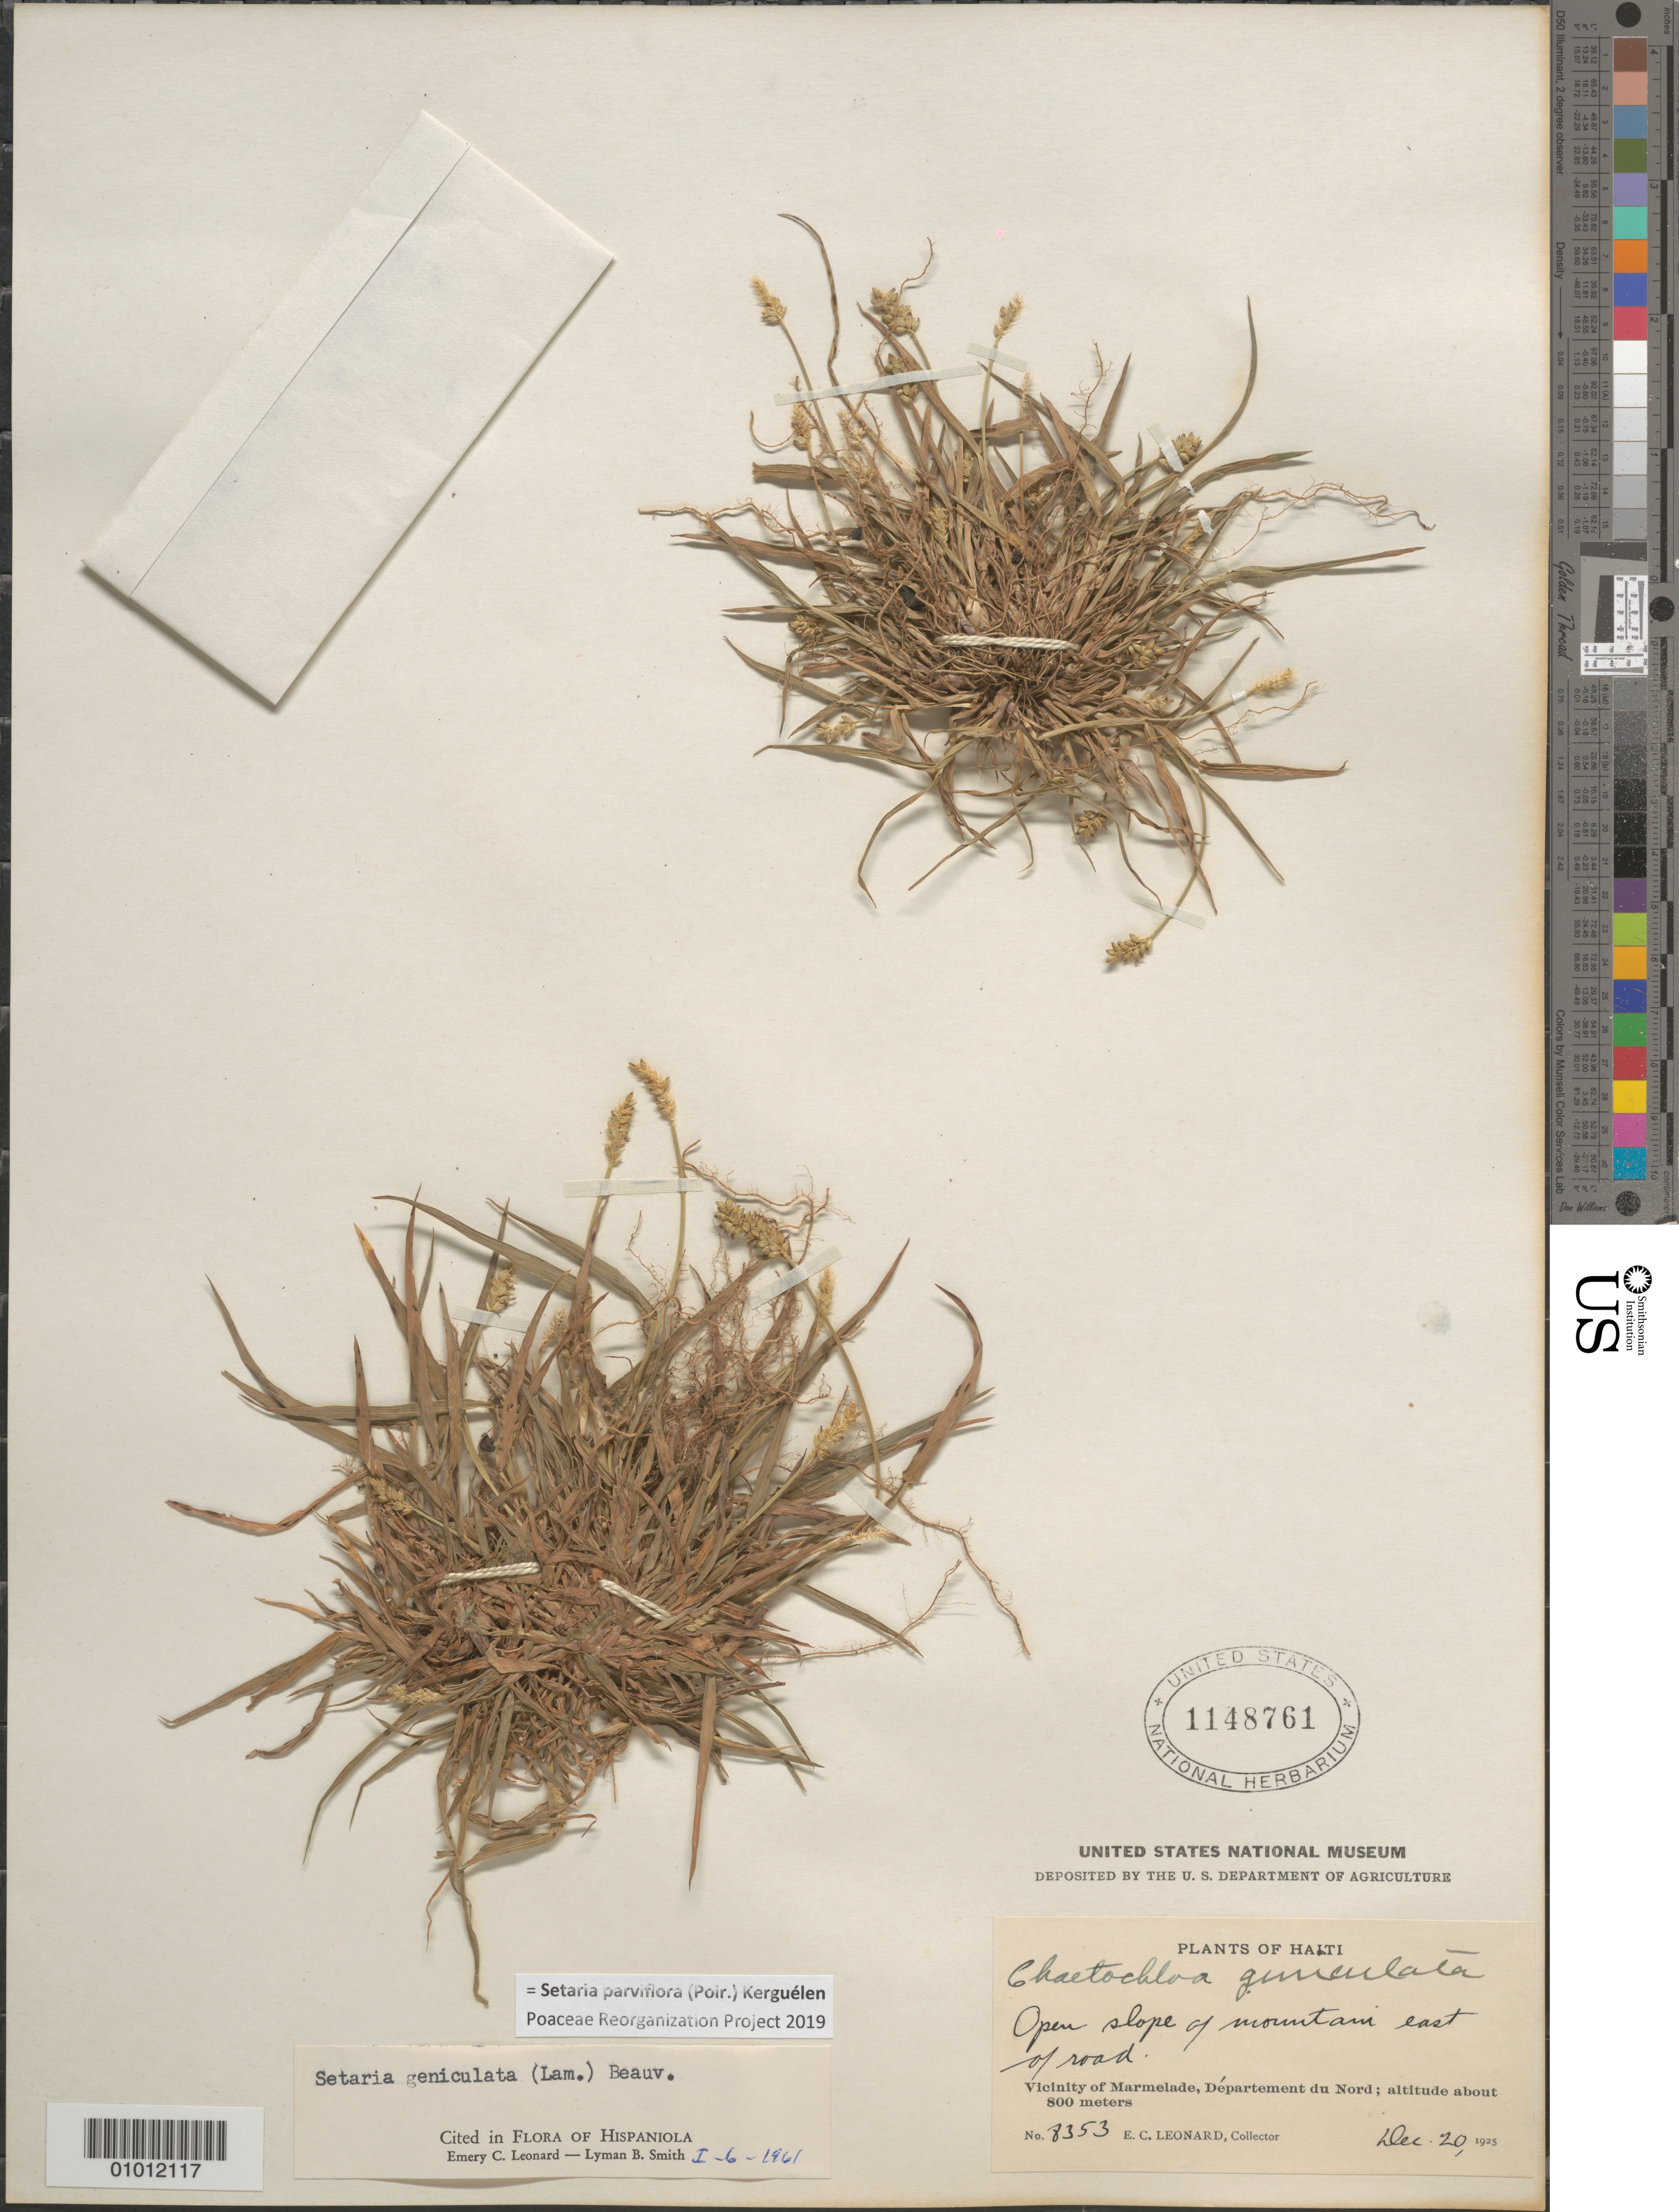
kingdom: Plantae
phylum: Tracheophyta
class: Liliopsida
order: Poales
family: Poaceae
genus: Setaria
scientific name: Setaria parviflora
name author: (Poir.) Kerguélen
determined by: Poaceae Reorganization Project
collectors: E. C. Leonard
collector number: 8353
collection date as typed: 20 Dec 1925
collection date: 1925-12-20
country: Haiti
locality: Vicinity of Marmelade, Departement du Nord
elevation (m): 800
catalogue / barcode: US 1148761